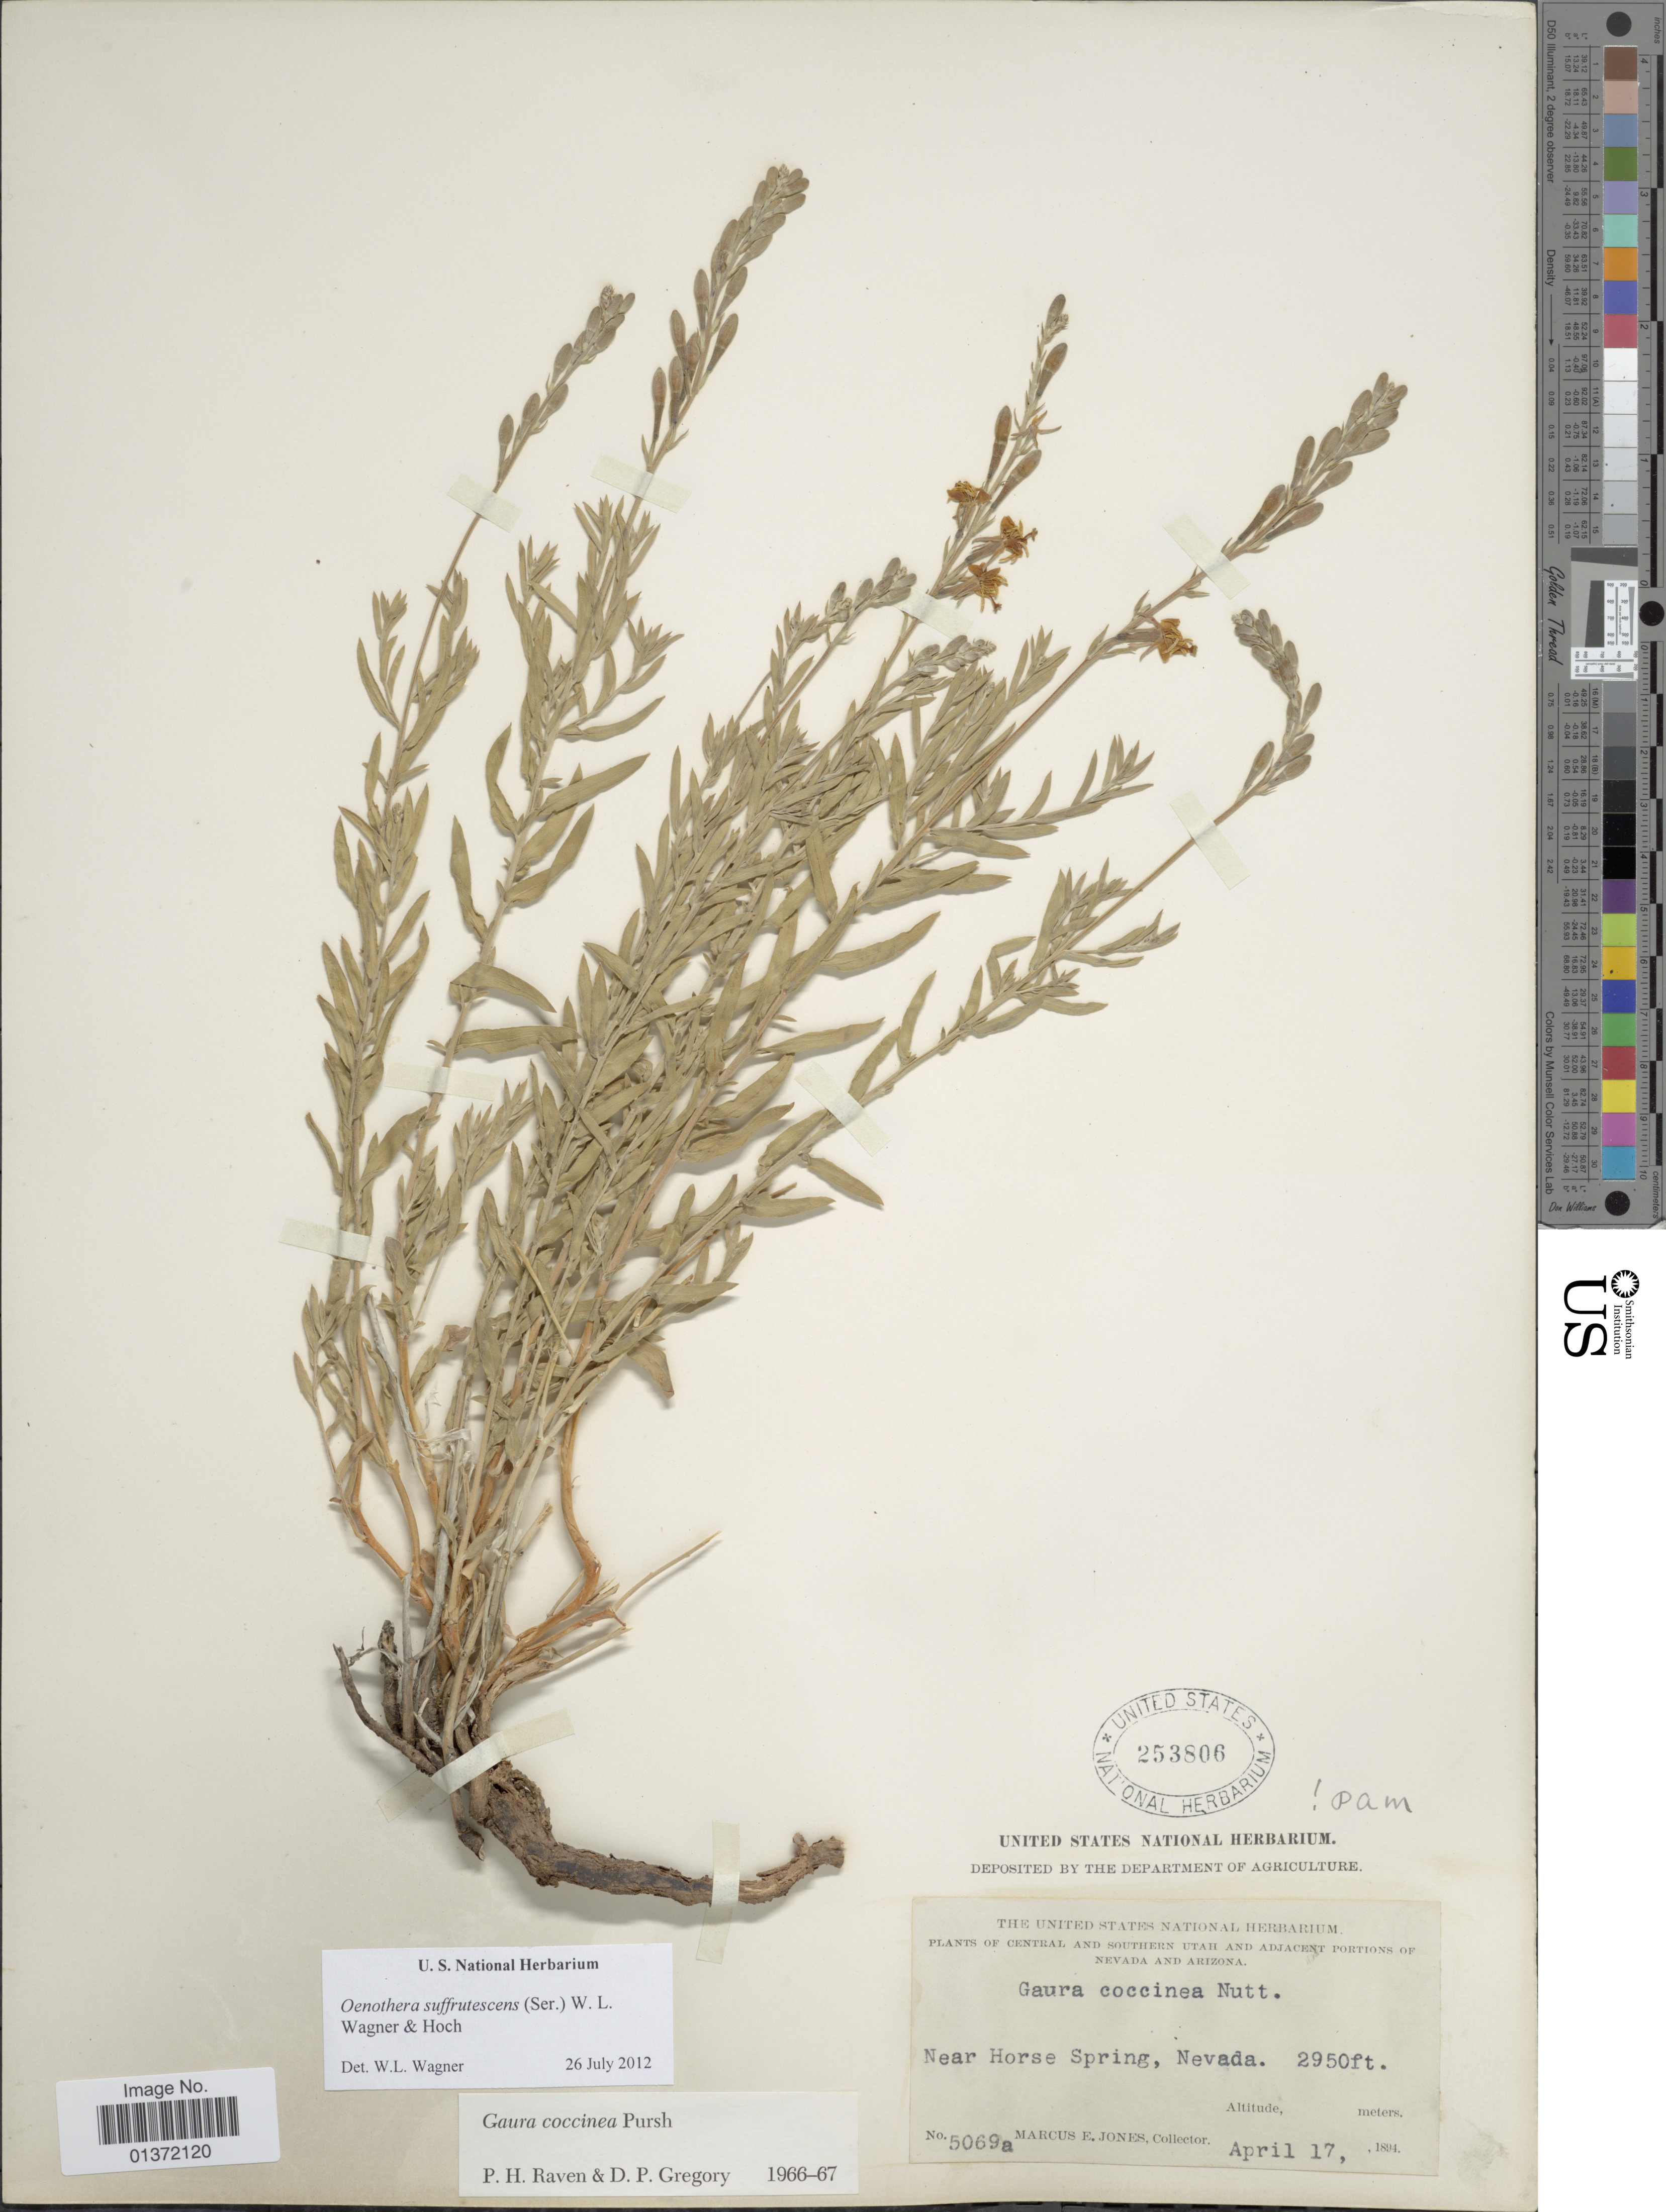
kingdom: Plantae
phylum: Tracheophyta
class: Magnoliopsida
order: Myrtales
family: Onagraceae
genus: Oenothera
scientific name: Oenothera suffrutescens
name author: (Ser.) W.L. Wagner & Hoch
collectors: M. E. Jones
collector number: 5069a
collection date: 1894-04-17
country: United States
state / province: Nevada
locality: Near Horse Springs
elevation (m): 899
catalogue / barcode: US 253806